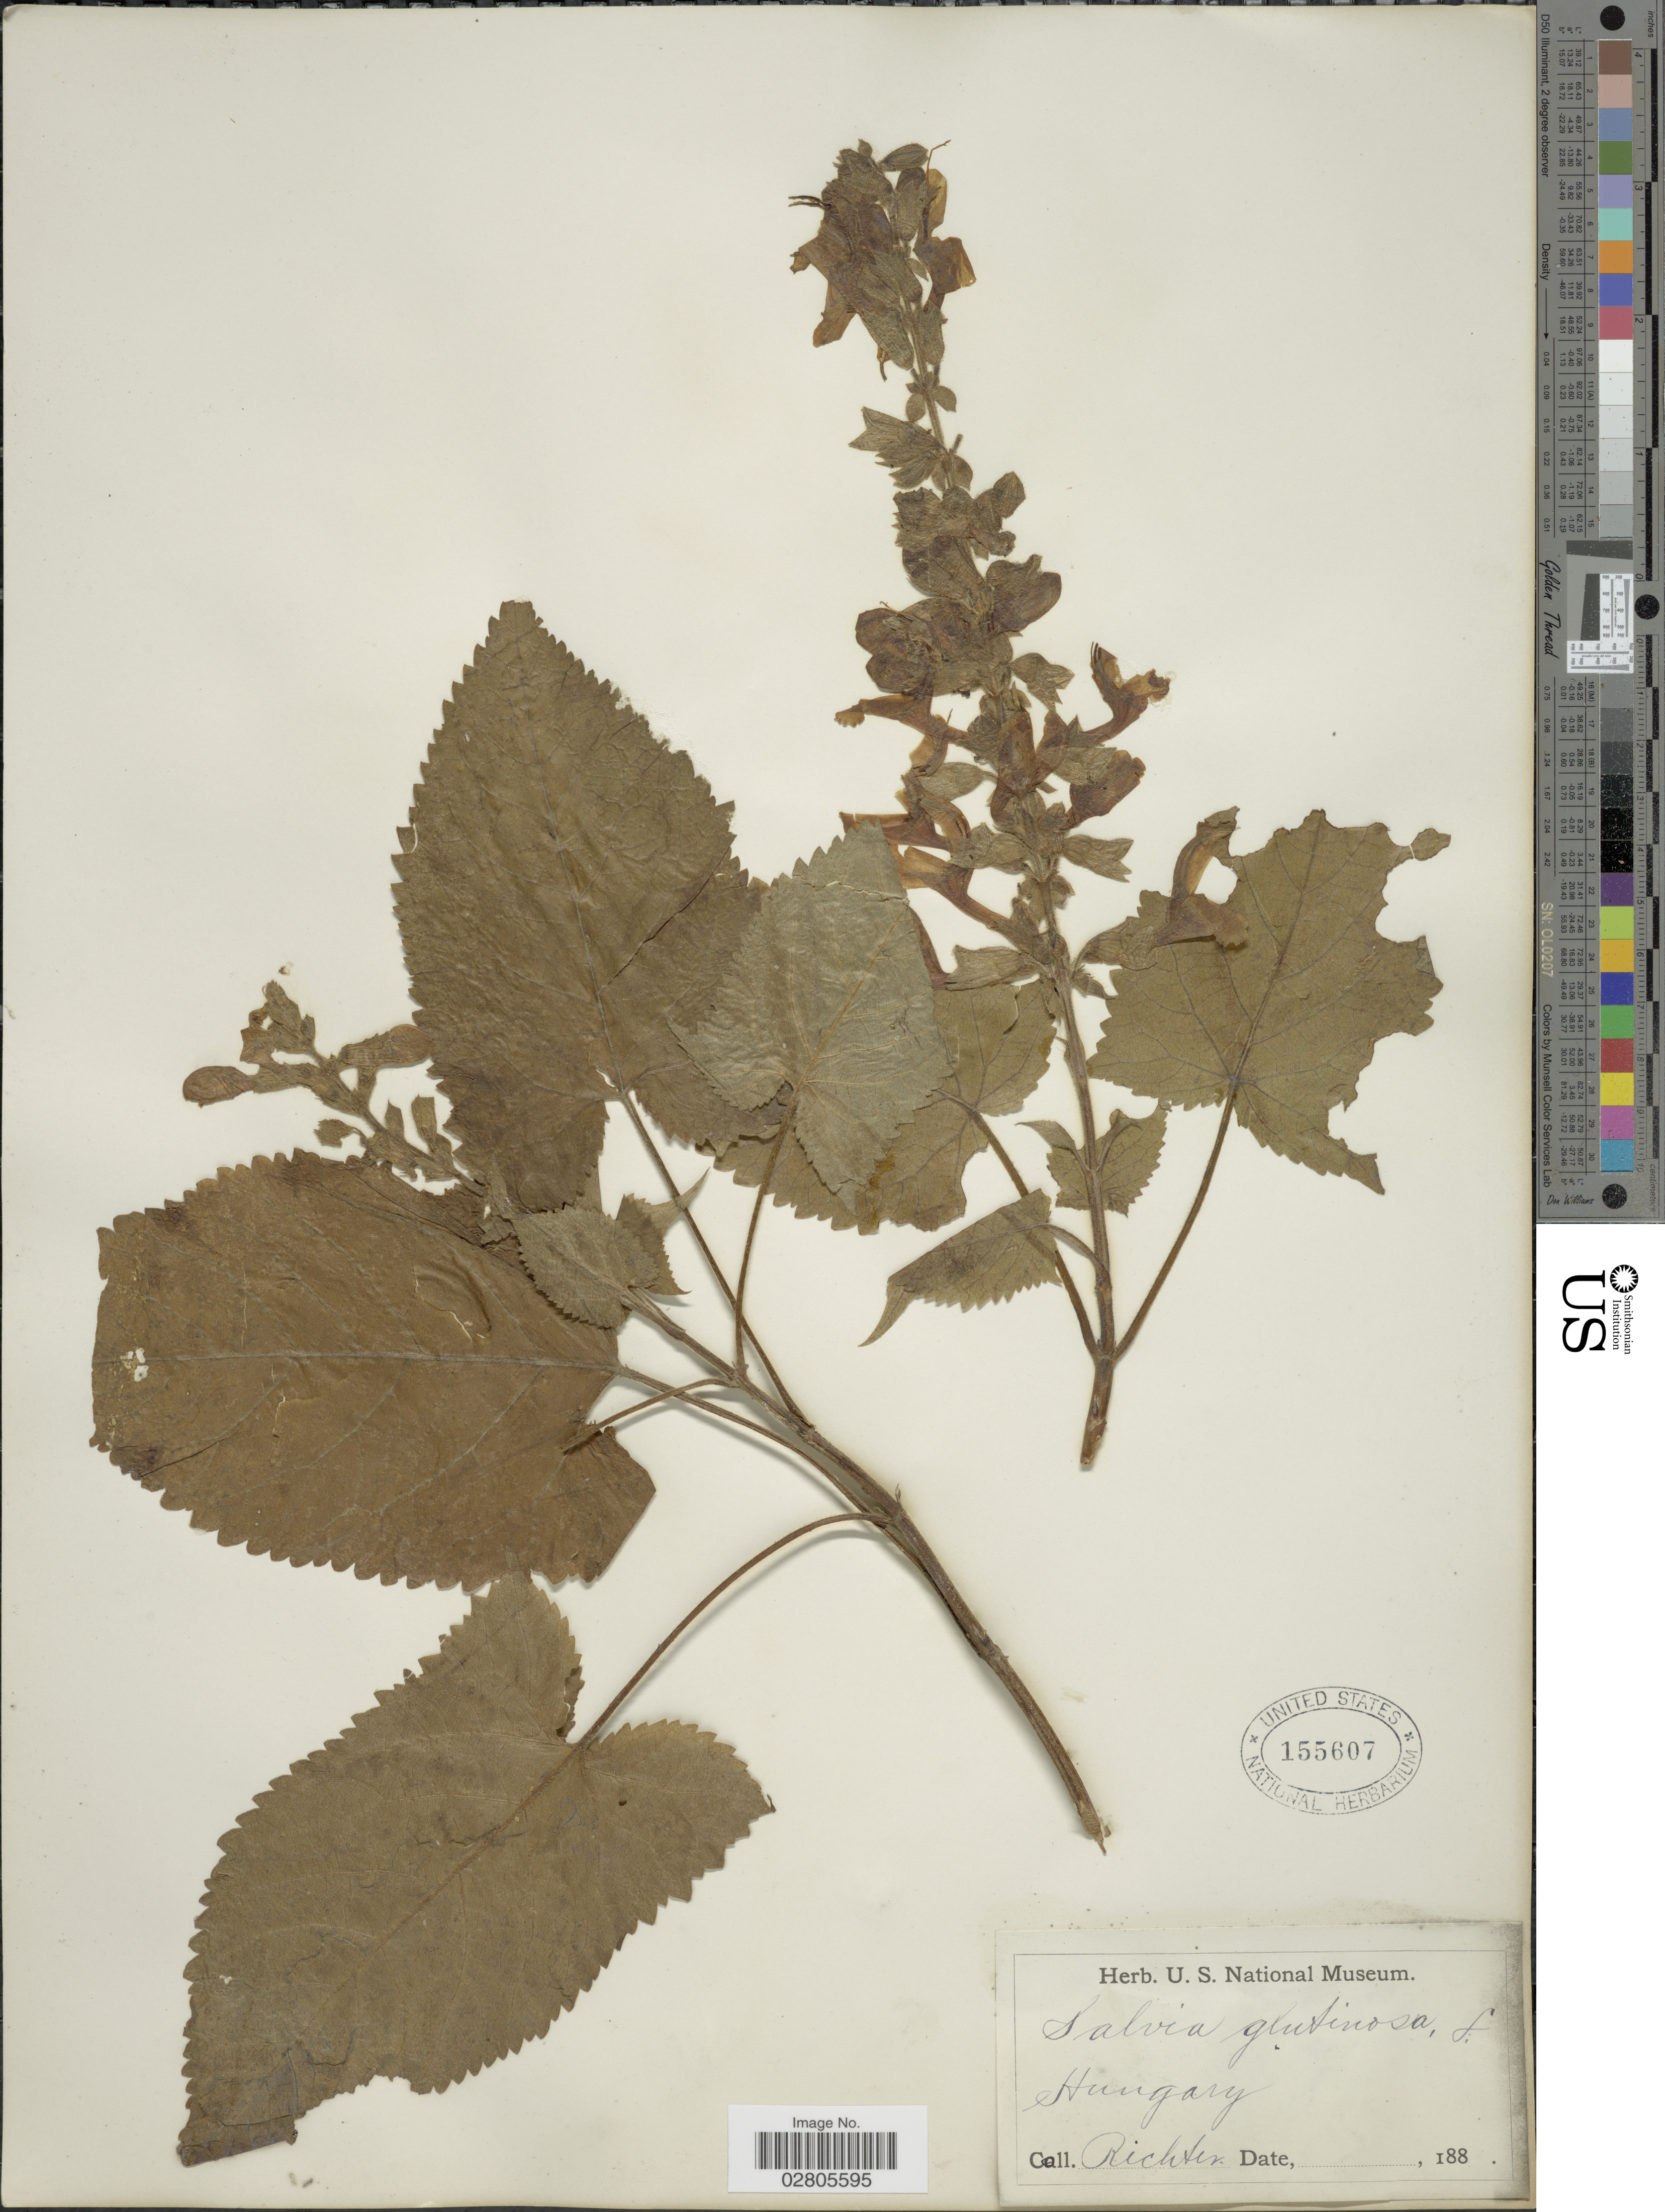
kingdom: Plantae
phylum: Tracheophyta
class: Magnoliopsida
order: Lamiales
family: Lamiaceae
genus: Salvia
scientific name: Salvia glutinosa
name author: L.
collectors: -- Richter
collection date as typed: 188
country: Hungary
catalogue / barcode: US 155607